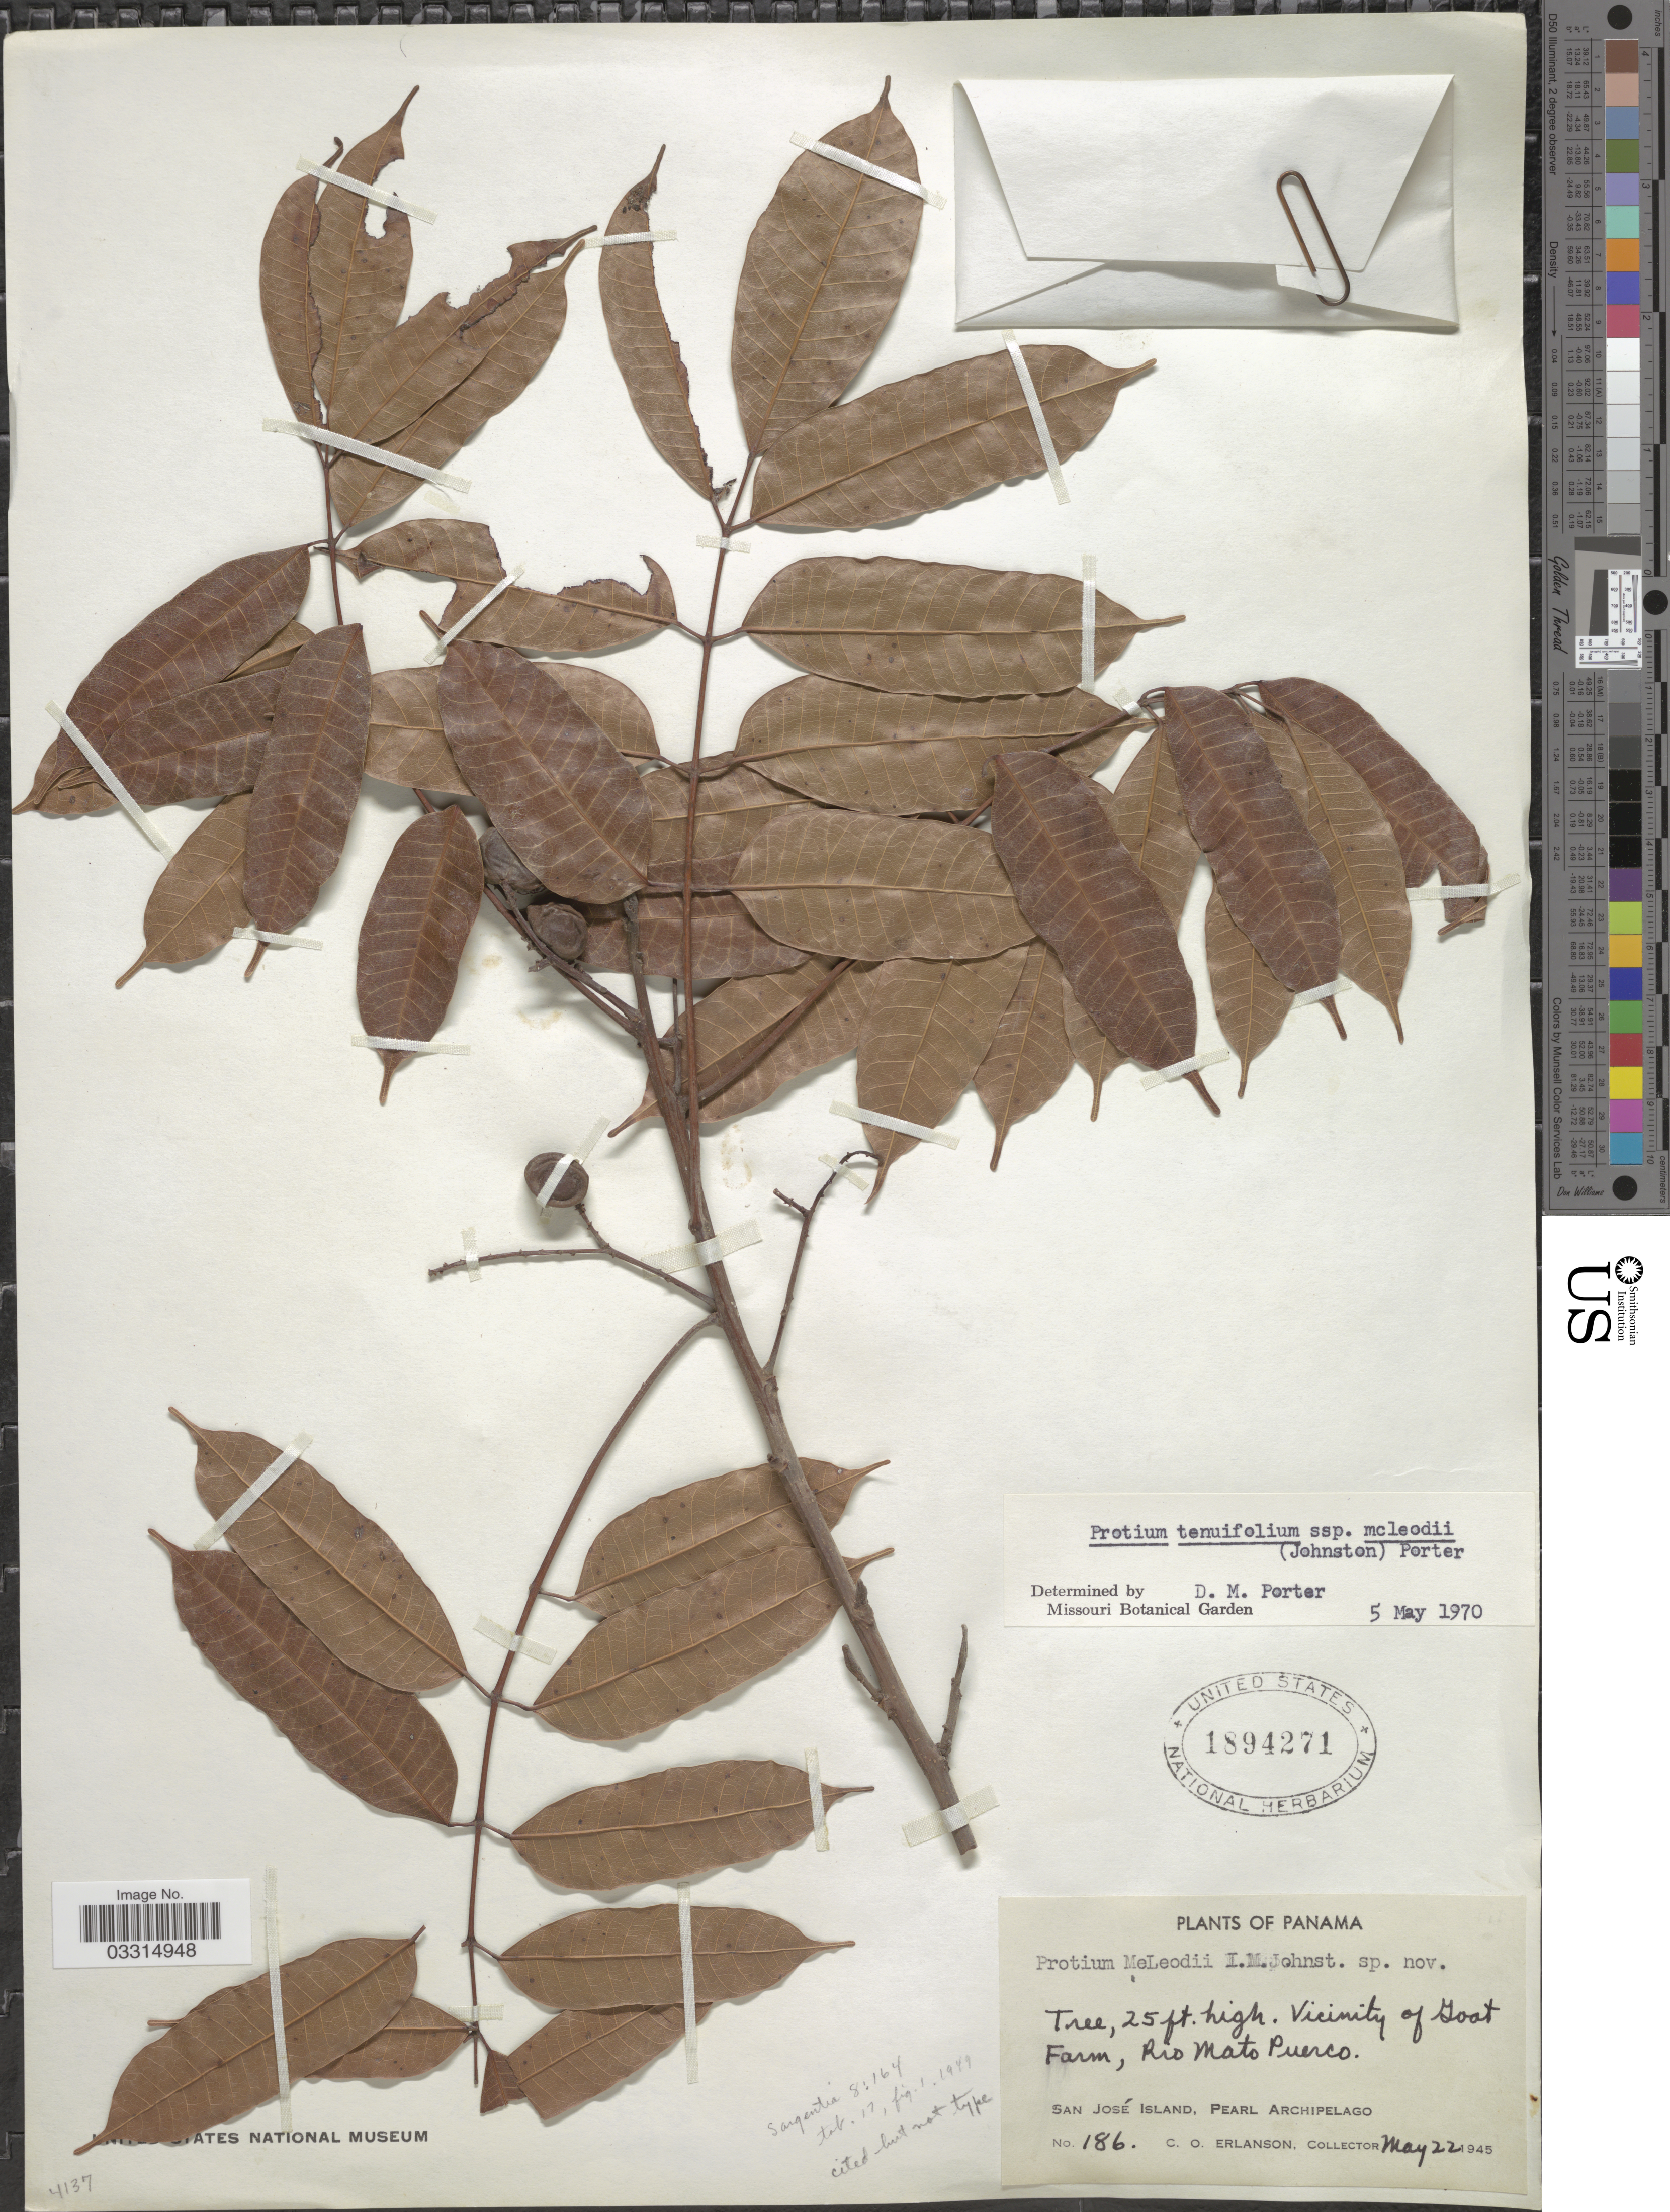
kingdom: Plantae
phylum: Tracheophyta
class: Magnoliopsida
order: Sapindales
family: Burseraceae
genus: Protium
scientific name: Protium tenuifolium var. mcleodii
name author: (I.M. Johnst.) D.M. Porter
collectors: C. O. Erlanson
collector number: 186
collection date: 1945-05-22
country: Panama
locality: Vicinity of Goat Farm, Rio Mato Puerco. San José Island, Pearl Archipelago.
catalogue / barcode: US 1894271